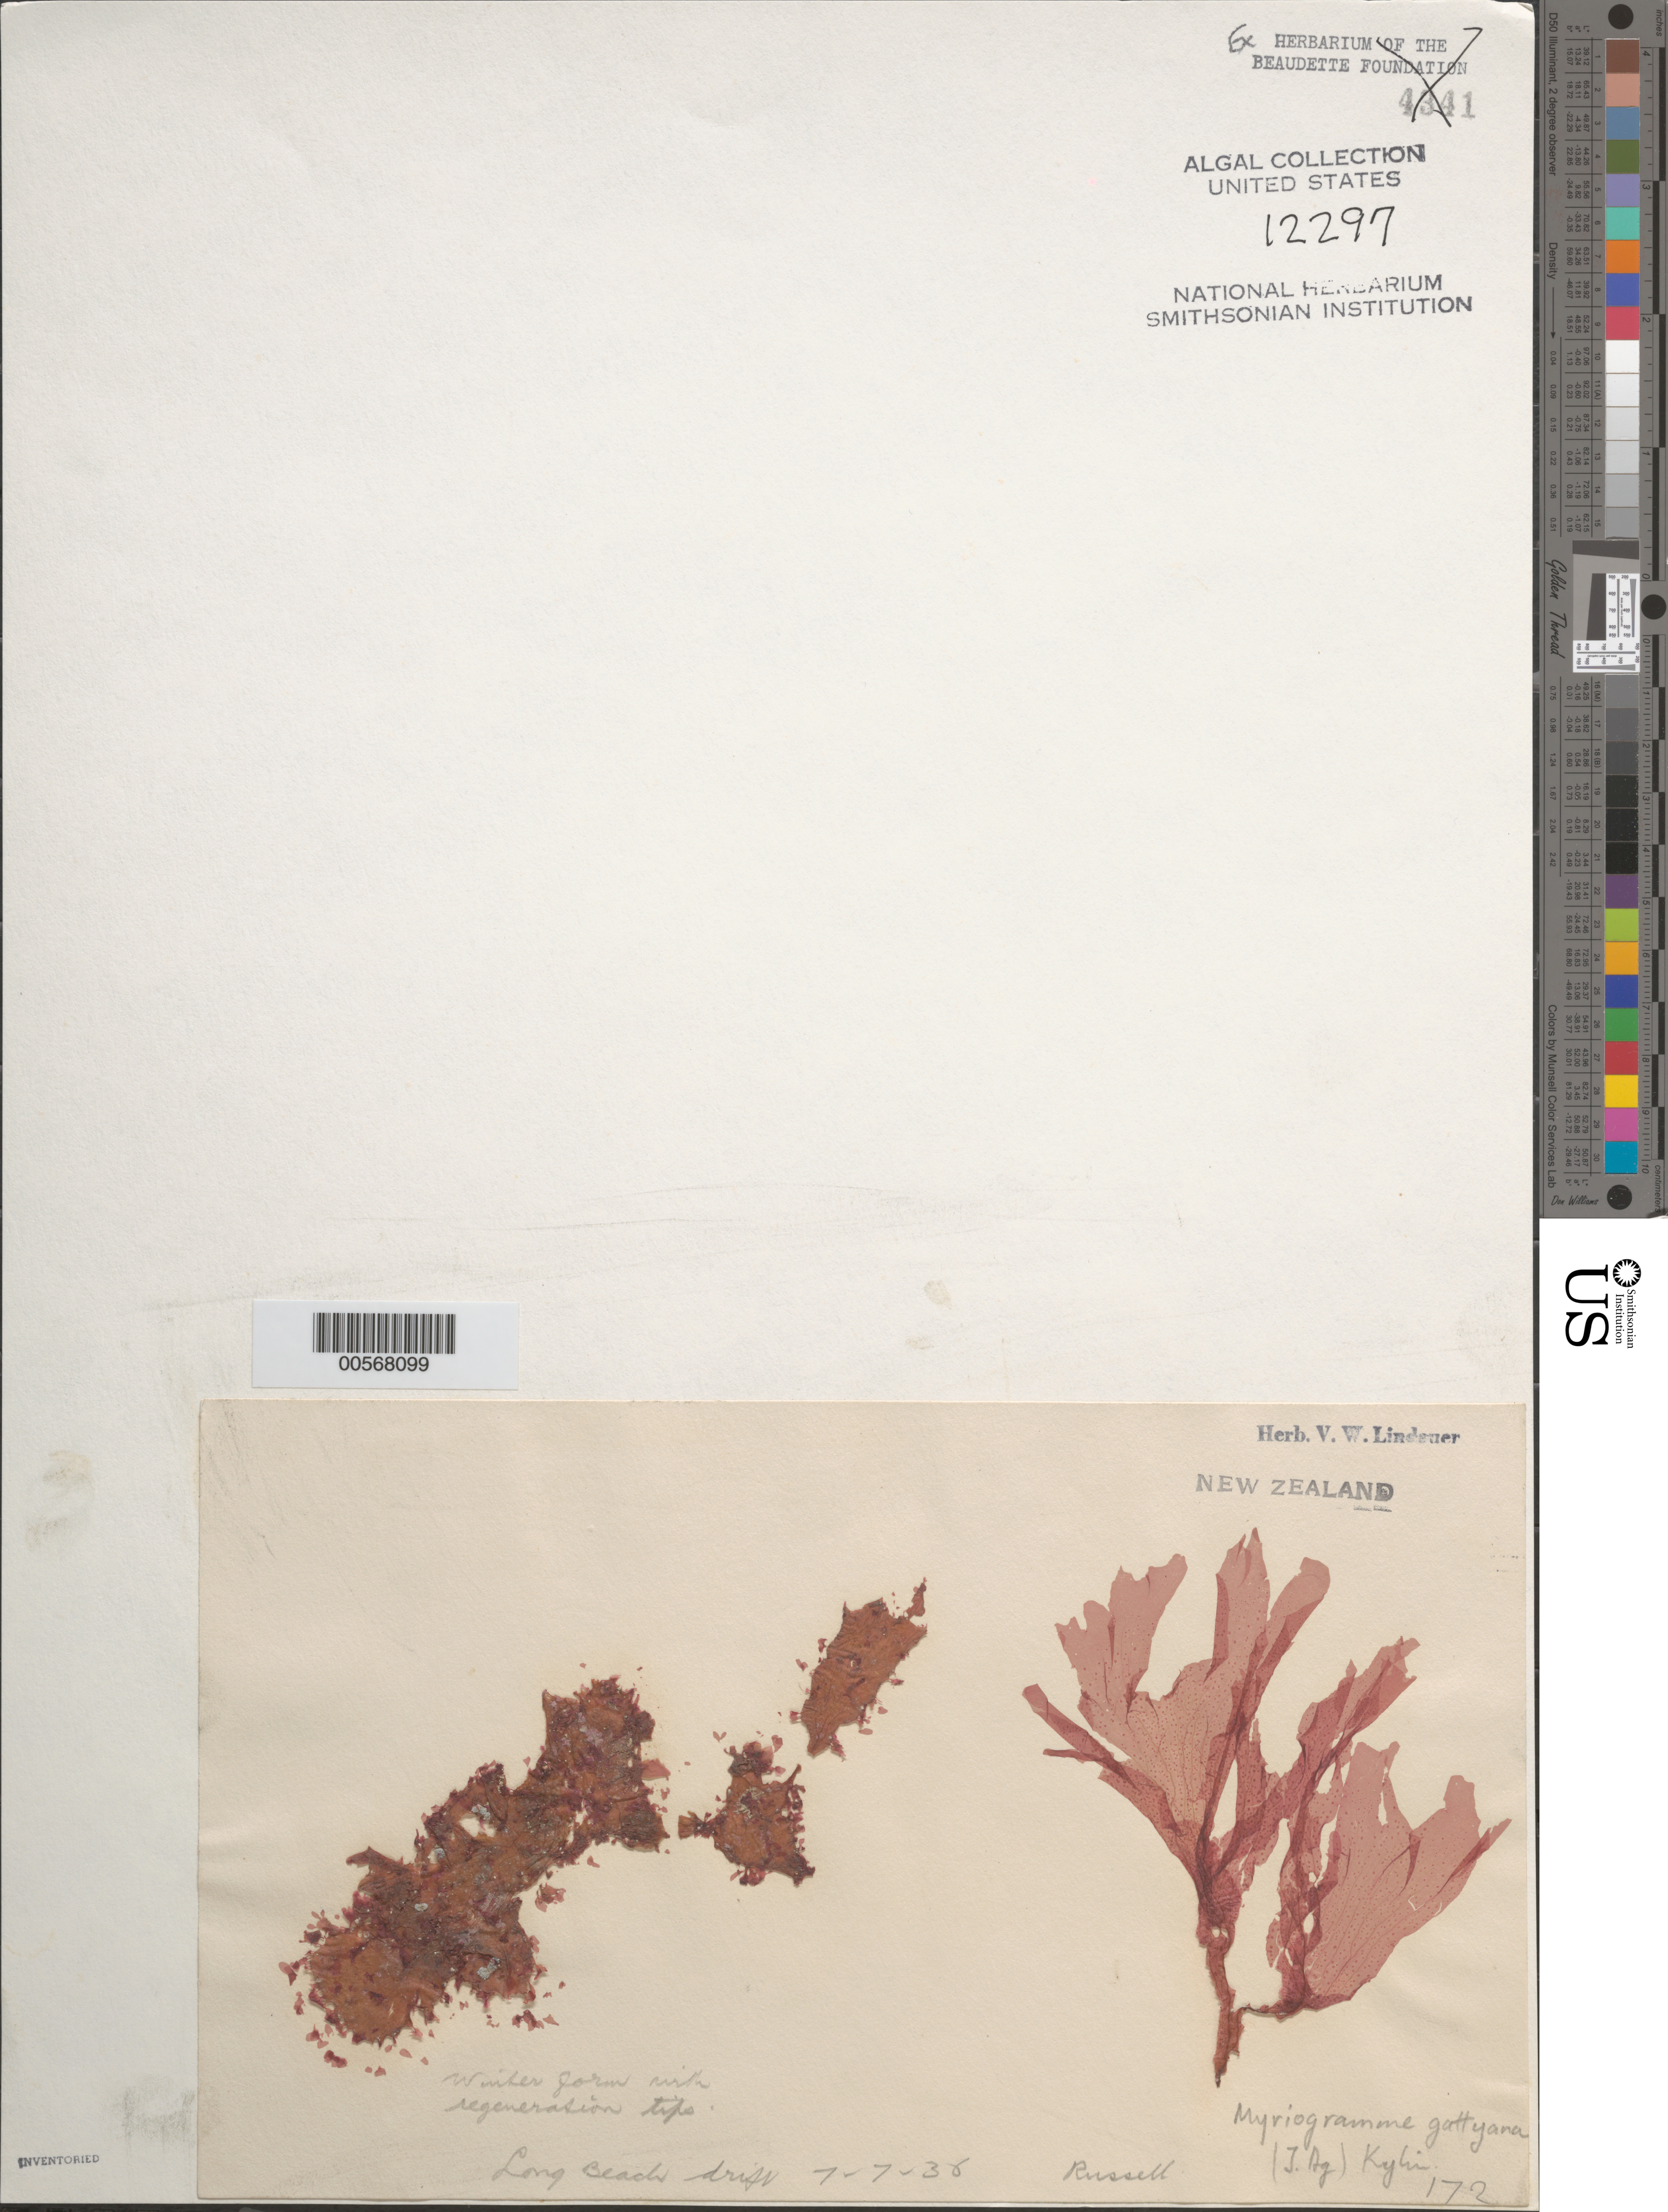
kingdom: Plantae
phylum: Rhodophyta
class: Florideophyceae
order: Ceramiales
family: Delesseriaceae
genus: Schizoseris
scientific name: Schizoseris hymenena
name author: (Zanardini) Womersley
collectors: V. Lindauer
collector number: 172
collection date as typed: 07 Jul 1938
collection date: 1938-07-07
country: New Zealand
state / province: Northland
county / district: Far North District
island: North Island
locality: Long Beach, Russell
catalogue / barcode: US 12297